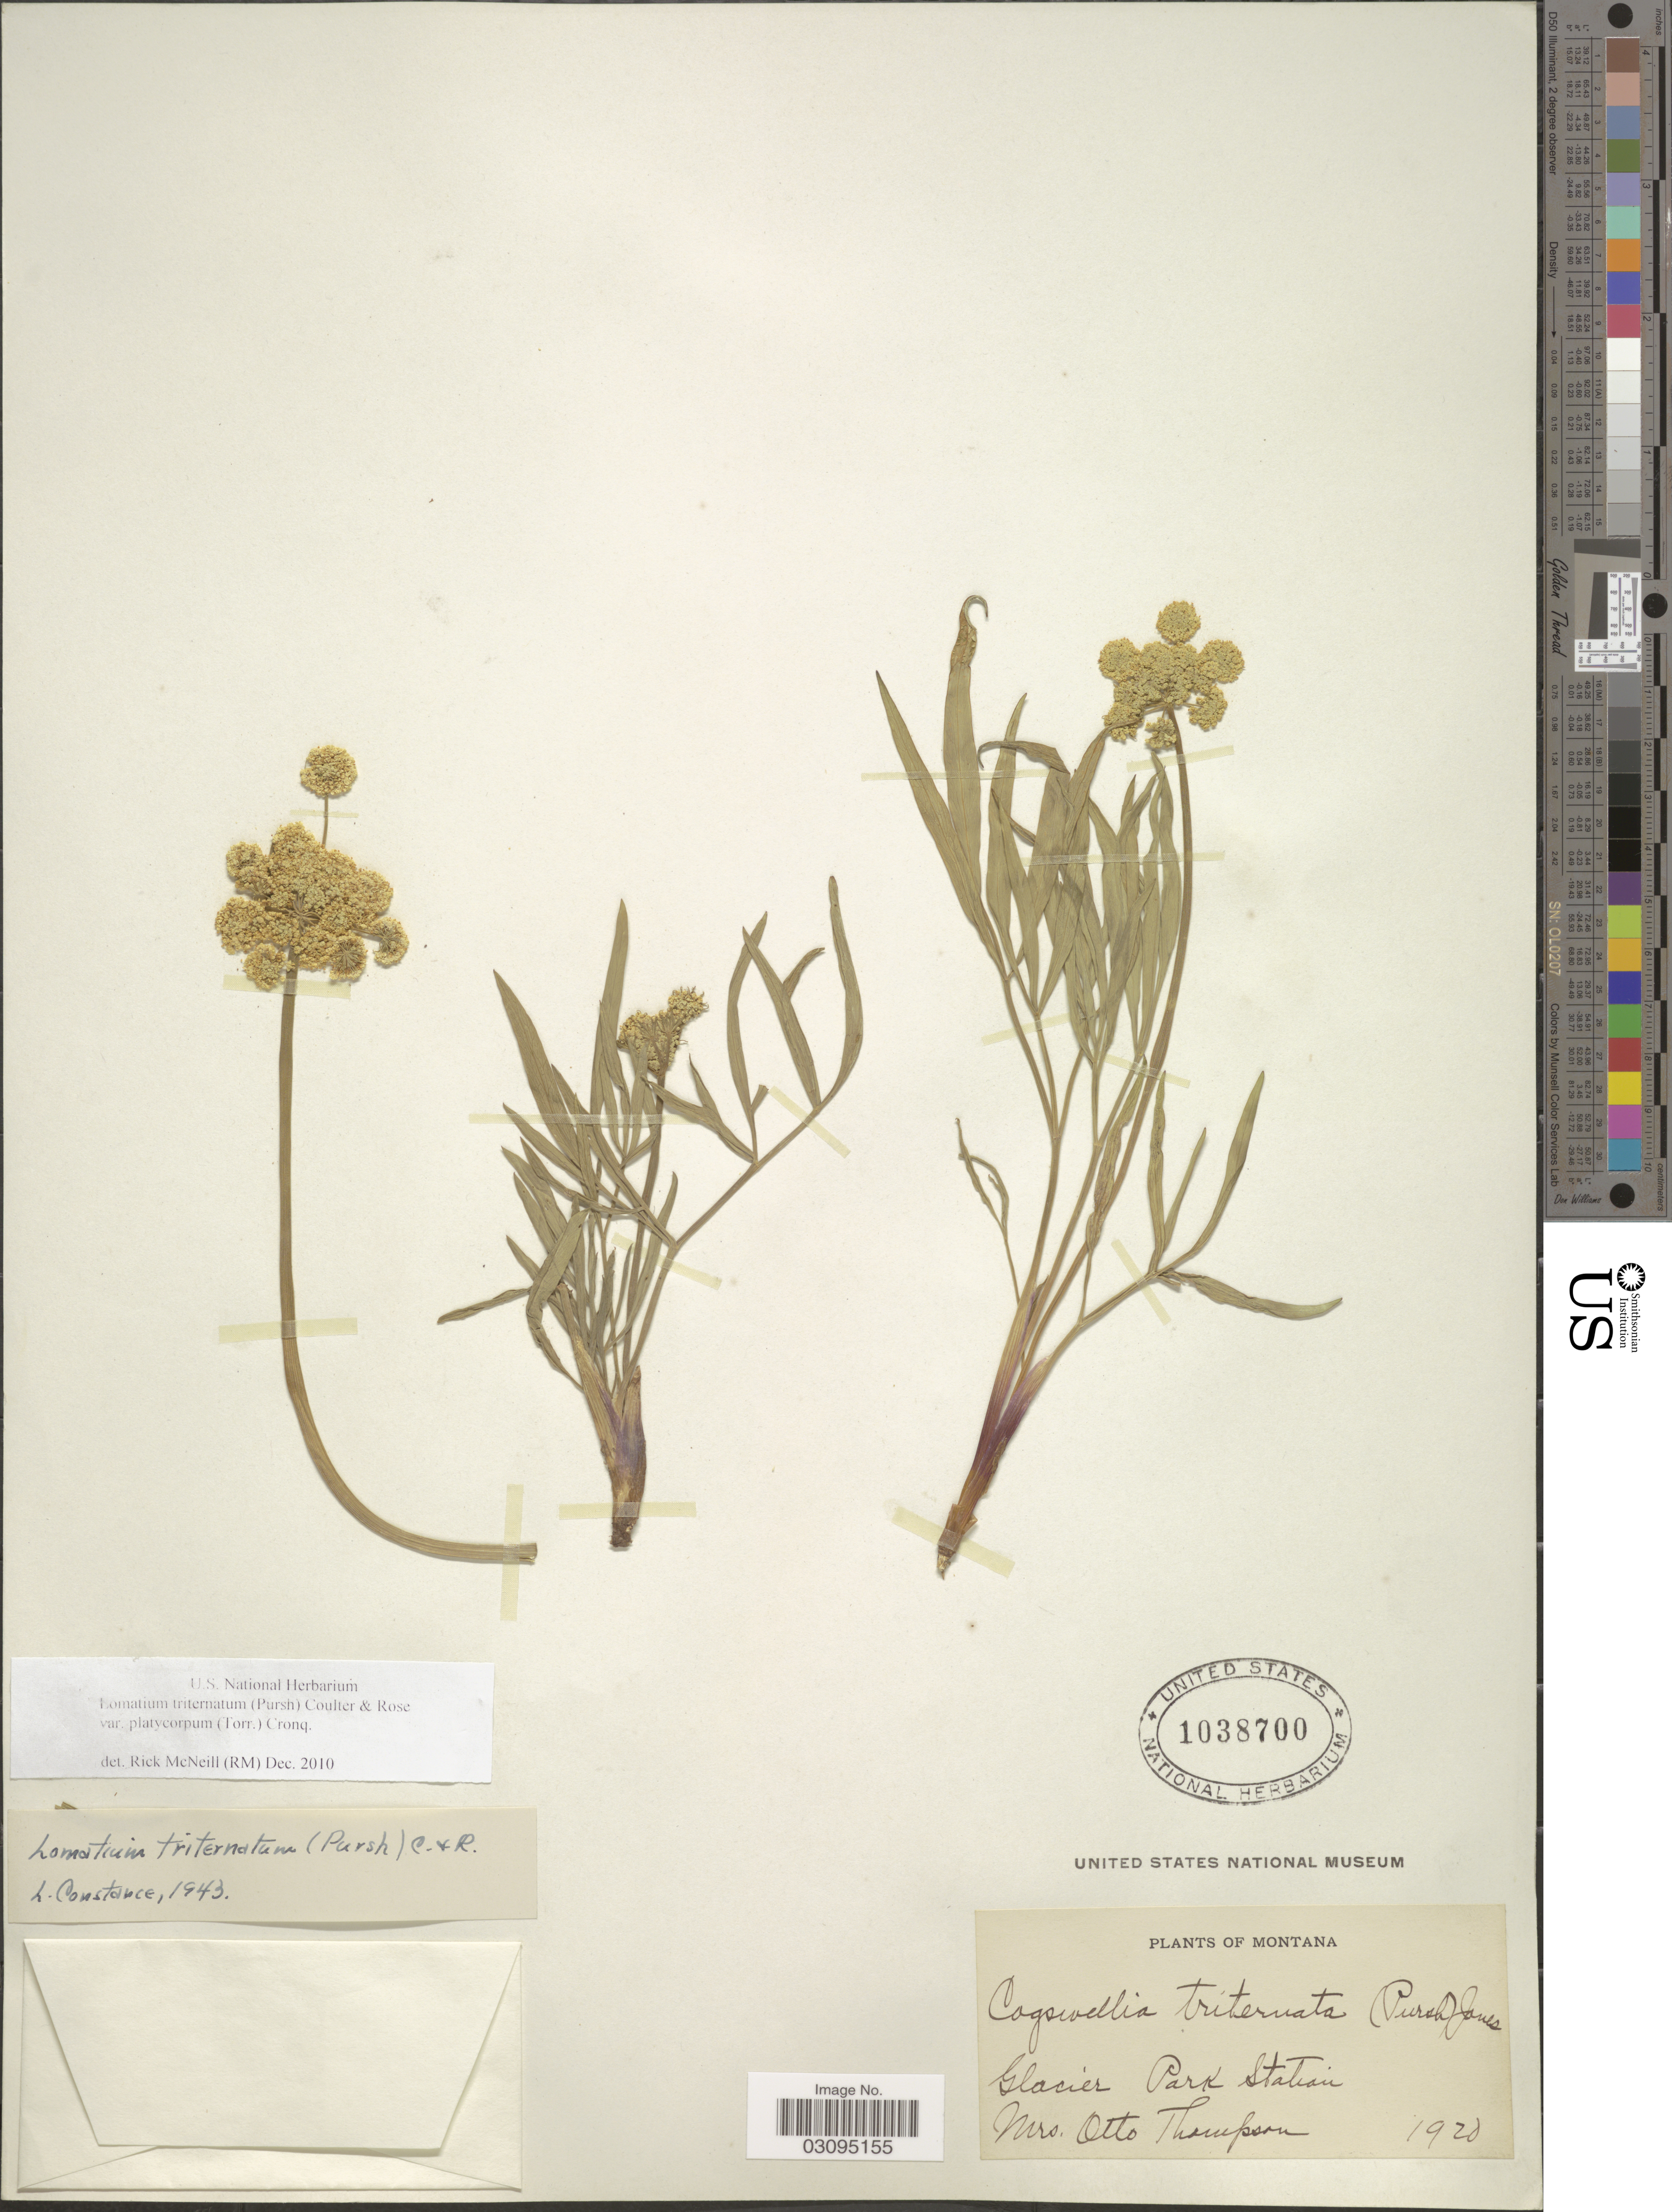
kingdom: Plantae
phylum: Tracheophyta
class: Magnoliopsida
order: Apiales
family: Apiaceae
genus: Lomatium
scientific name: Lomatium triternatum var. platycarpum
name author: (Torr.) B. Boivin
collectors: O. Thompson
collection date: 1920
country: United States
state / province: Montana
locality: Glacier Park Station.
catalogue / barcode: US 1038700